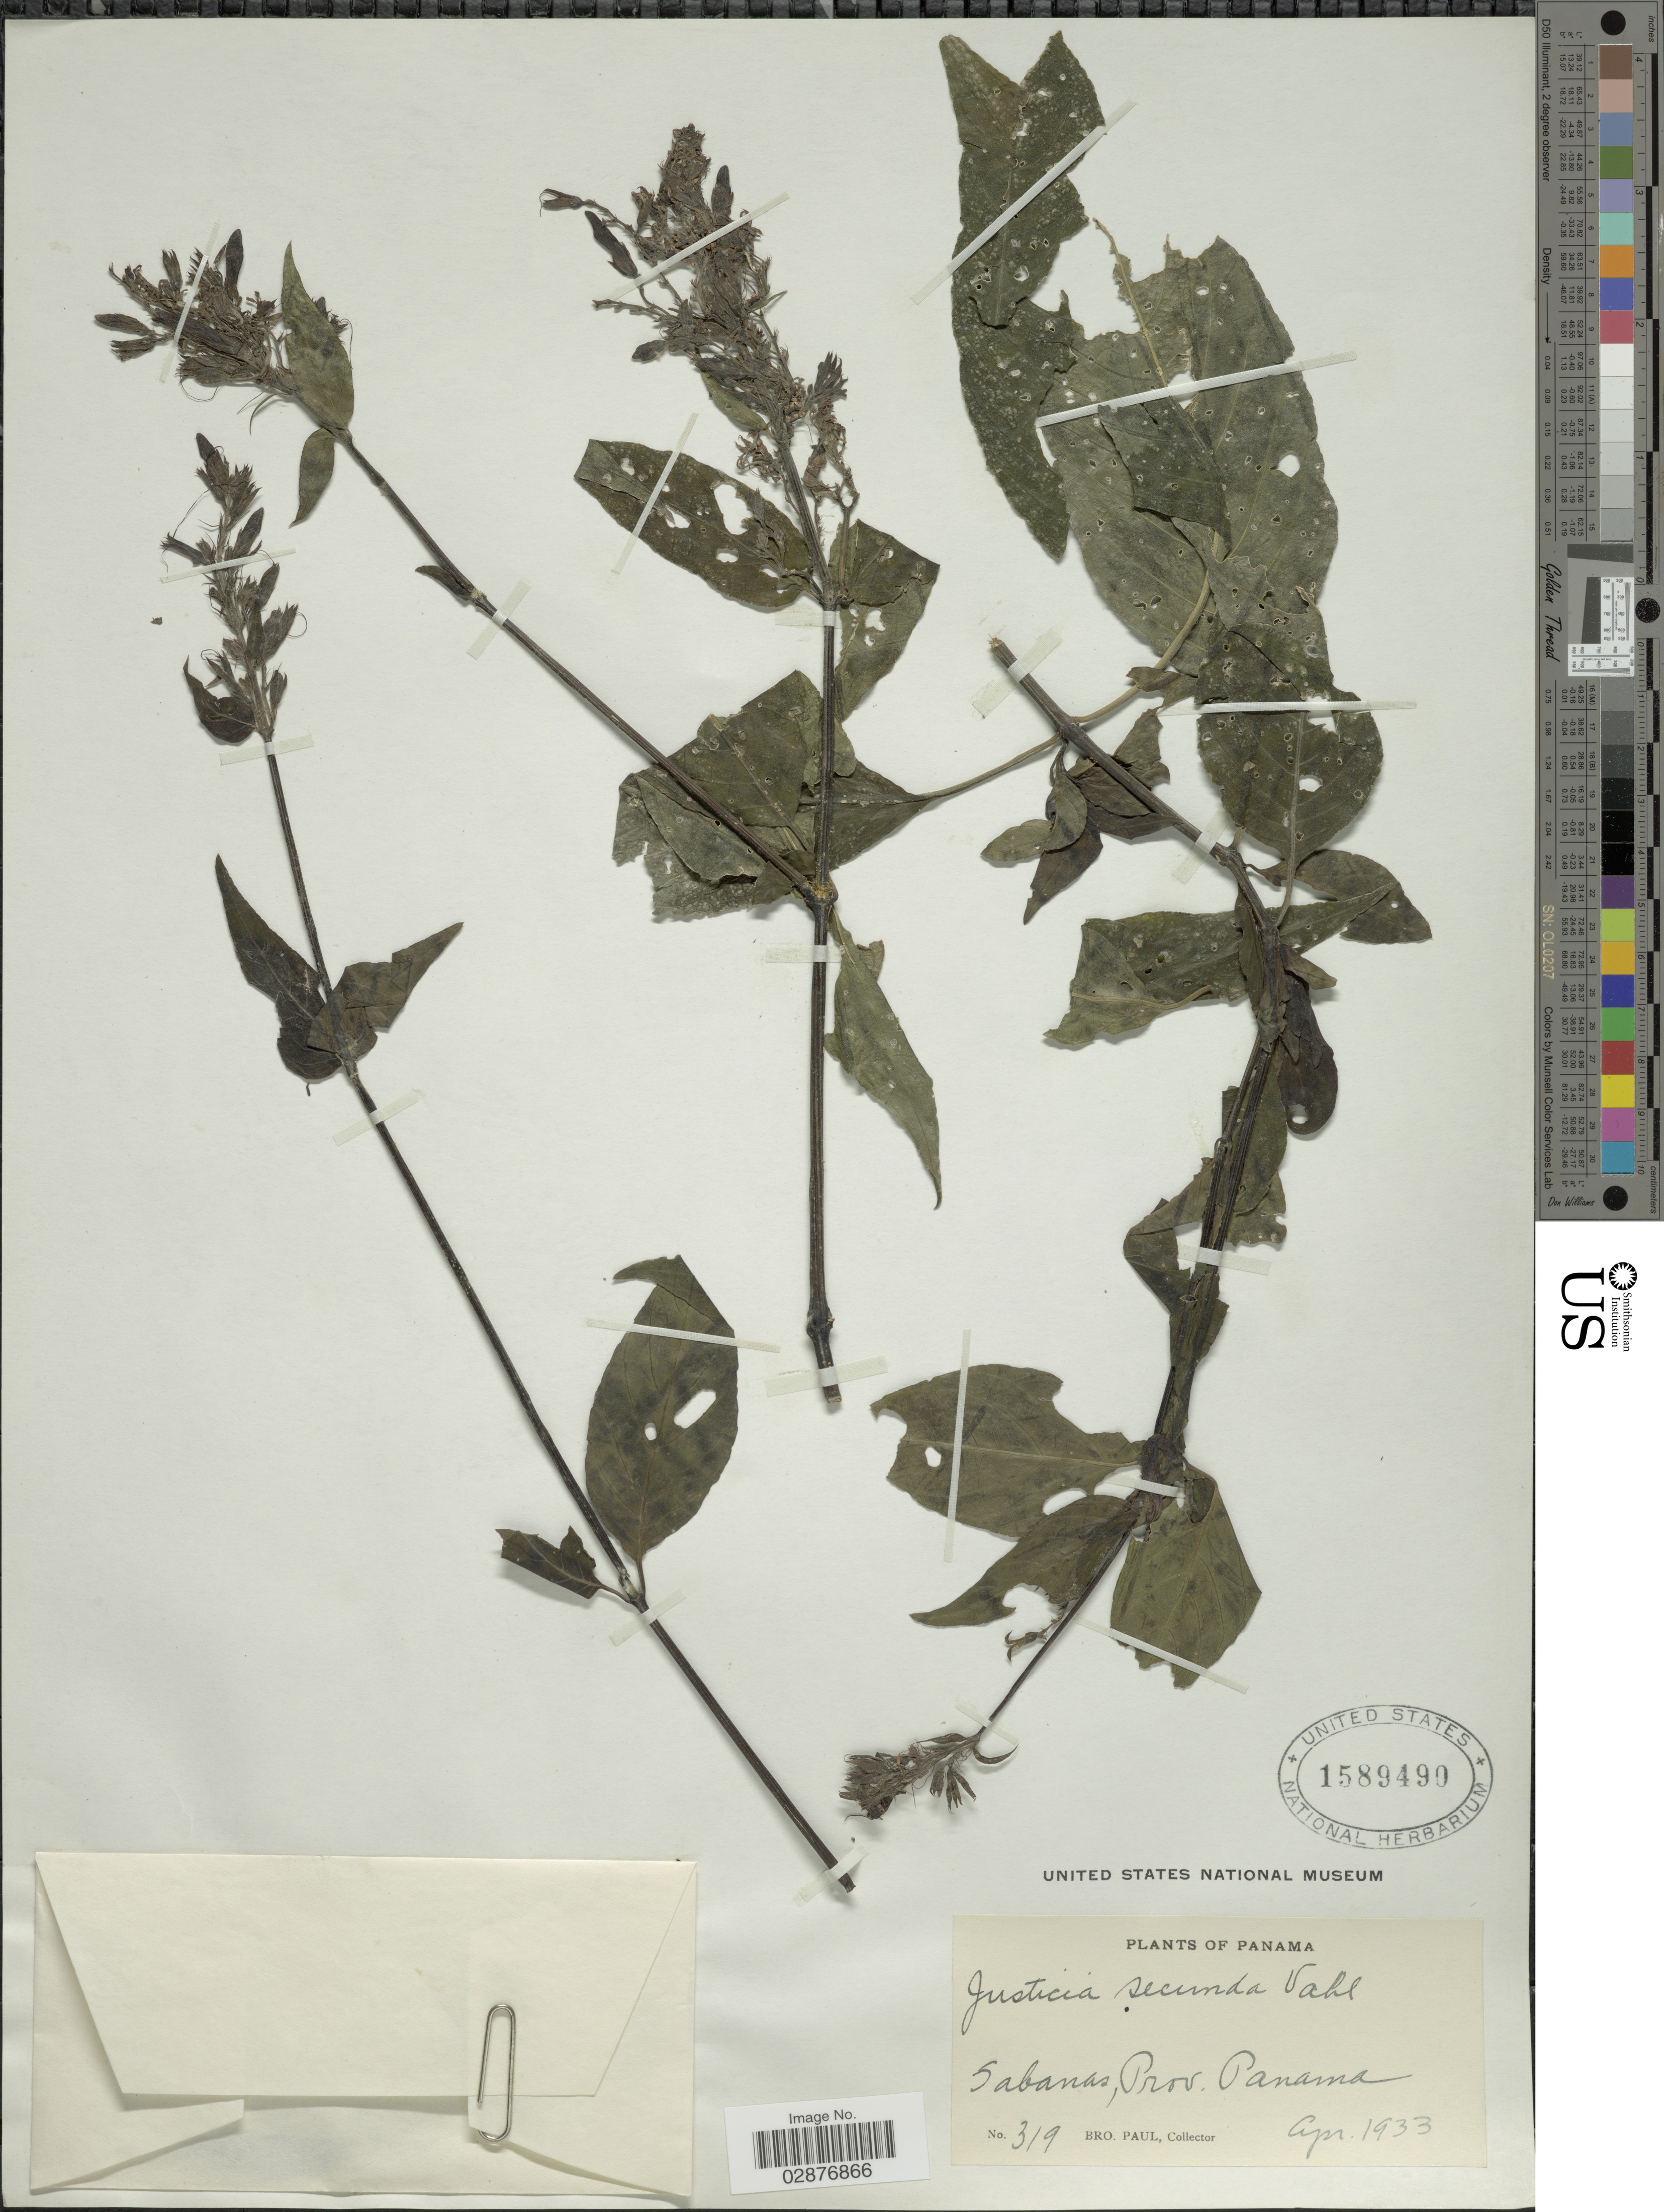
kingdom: Plantae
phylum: Tracheophyta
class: Magnoliopsida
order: Lamiales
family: Acanthaceae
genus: Justicia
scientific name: Justicia secunda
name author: Vahl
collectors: B. Paul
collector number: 319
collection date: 1933-04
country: Panama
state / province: Panamá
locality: Sabanas.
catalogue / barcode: US 1589490